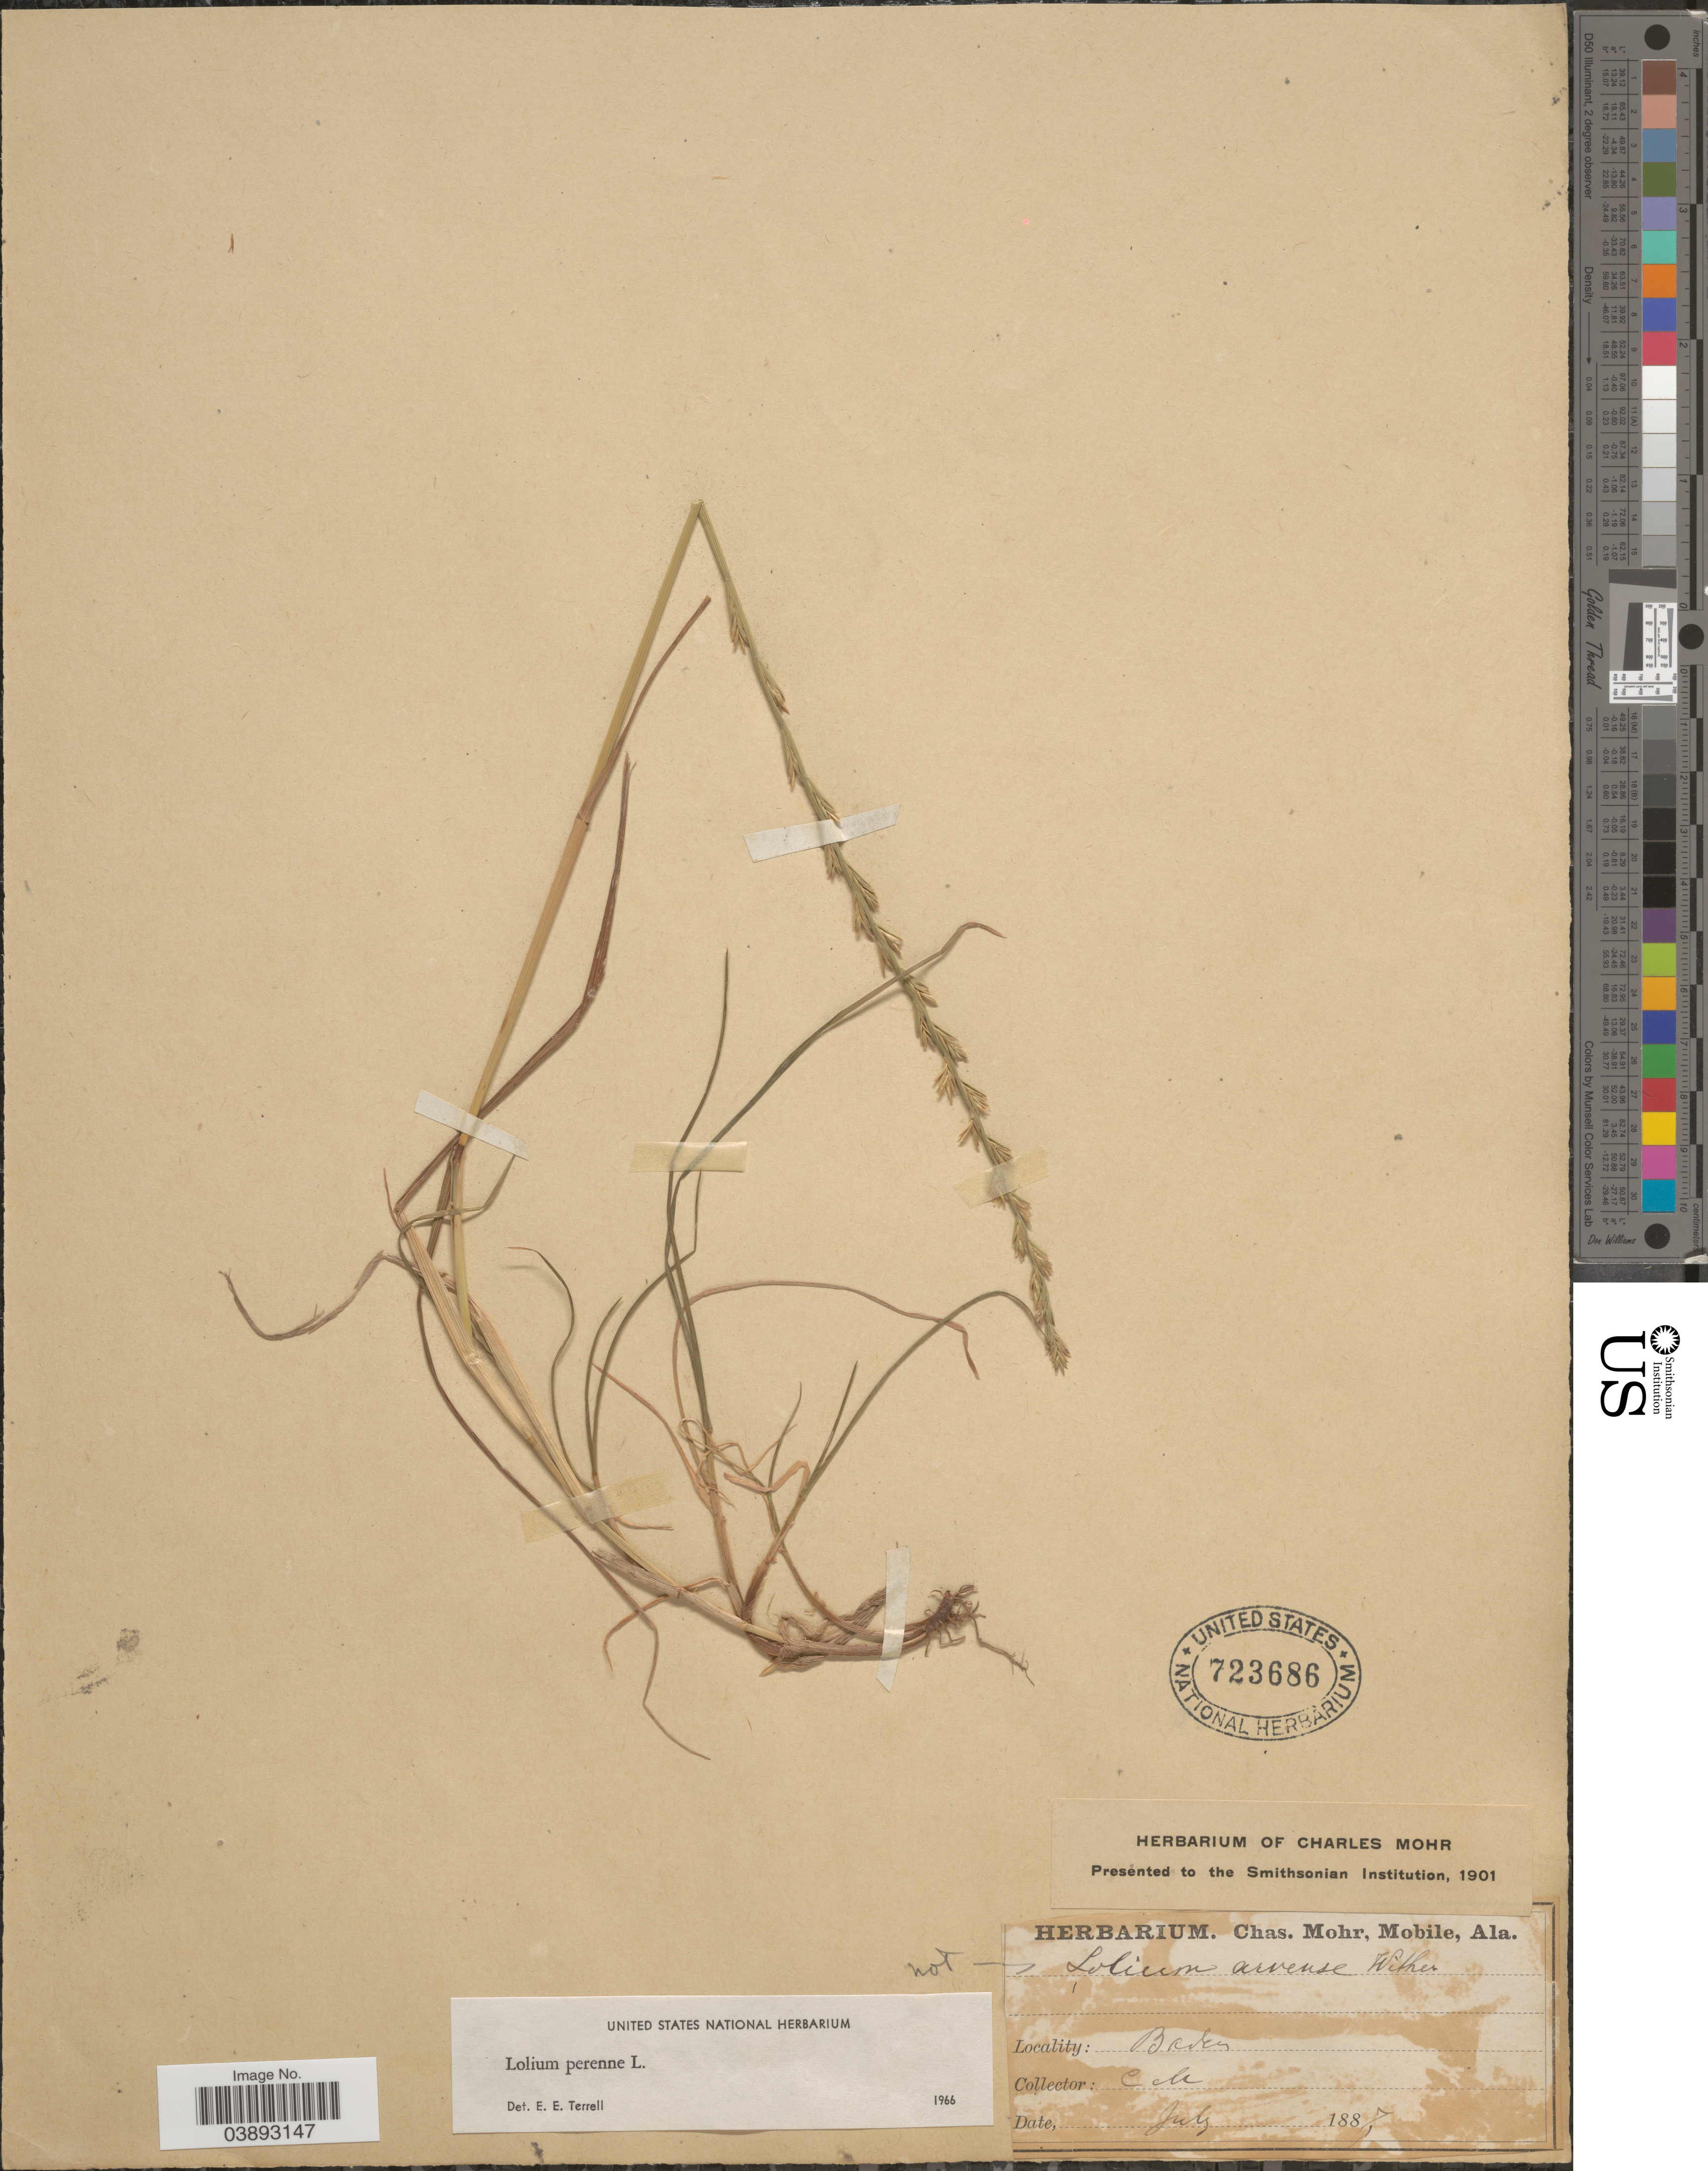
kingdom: Plantae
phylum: Tracheophyta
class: Liliopsida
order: Poales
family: Poaceae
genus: Lolium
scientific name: Lolium perenne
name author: L.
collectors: Mohr, C. T. (herbarium)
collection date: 1887-07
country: Germany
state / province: Baden-Württemberg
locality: Baden.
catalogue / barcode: US 723686